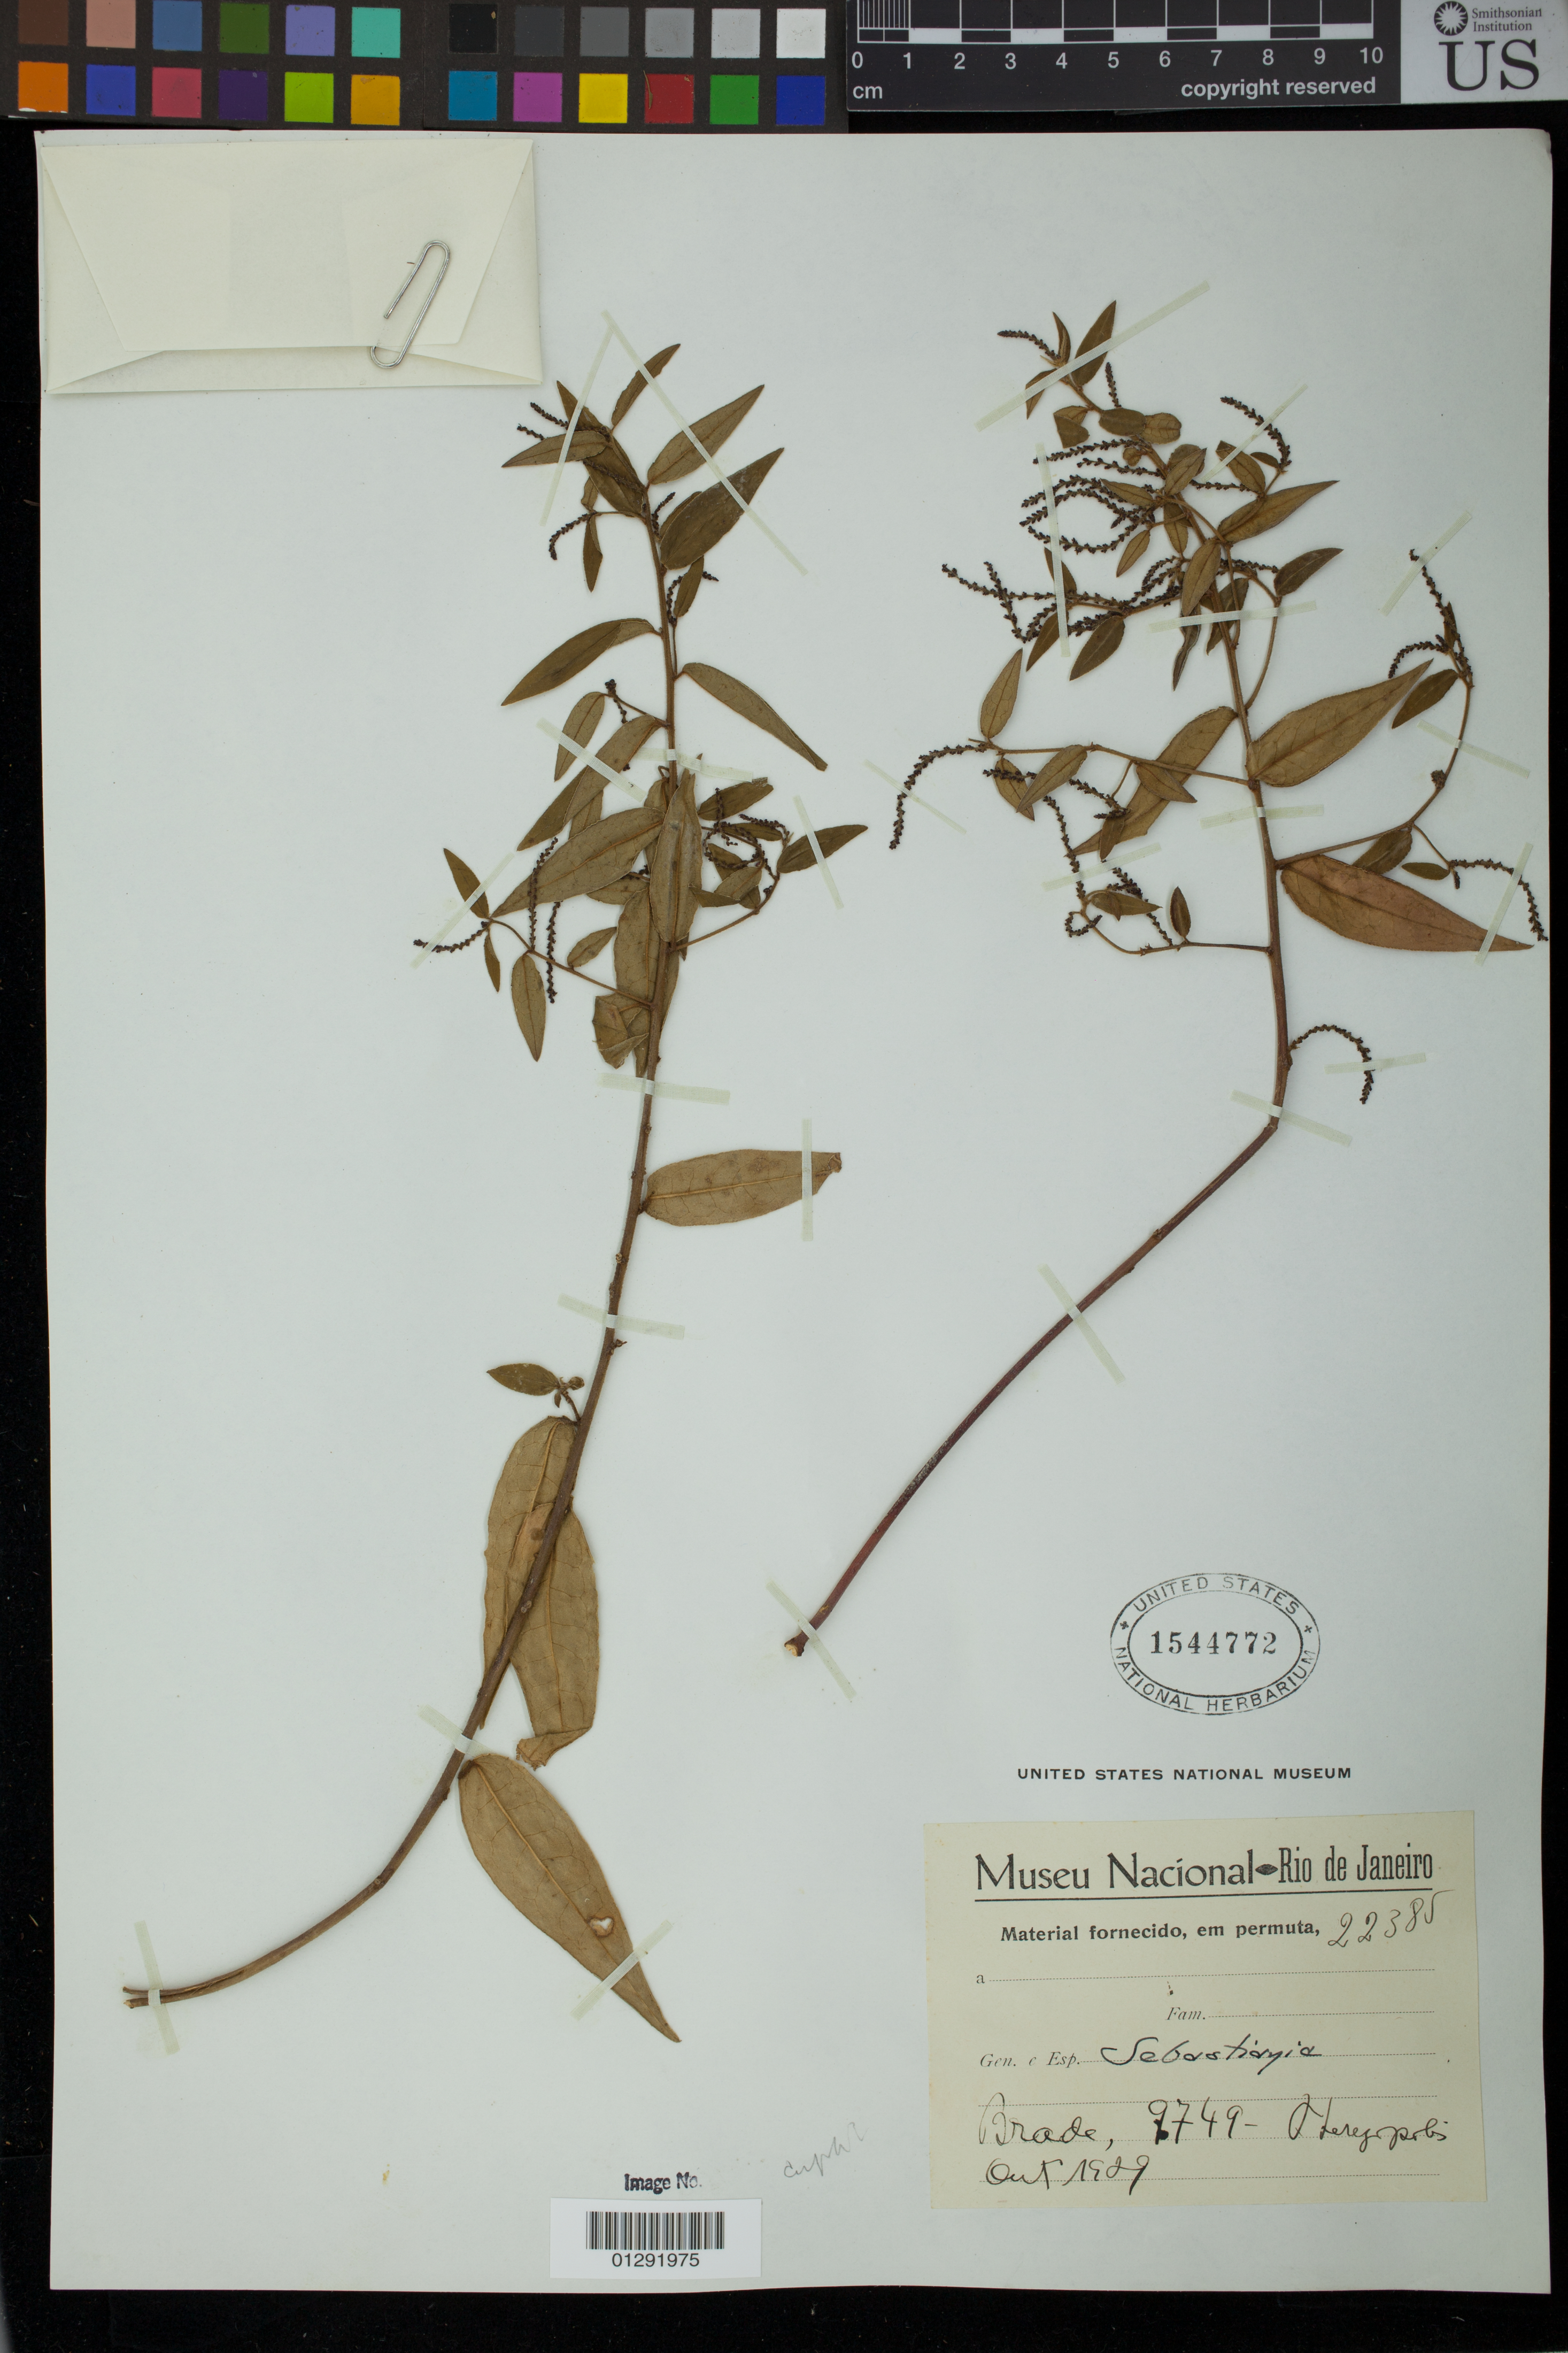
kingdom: Plantae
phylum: Tracheophyta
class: Magnoliopsida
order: Malpighiales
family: Euphorbiaceae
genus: Sebastiania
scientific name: Sebastiania sp.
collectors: -- Brade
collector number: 9749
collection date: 1929-10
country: Brazil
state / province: Rio de Janeiro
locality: teresopolis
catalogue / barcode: US 1544772